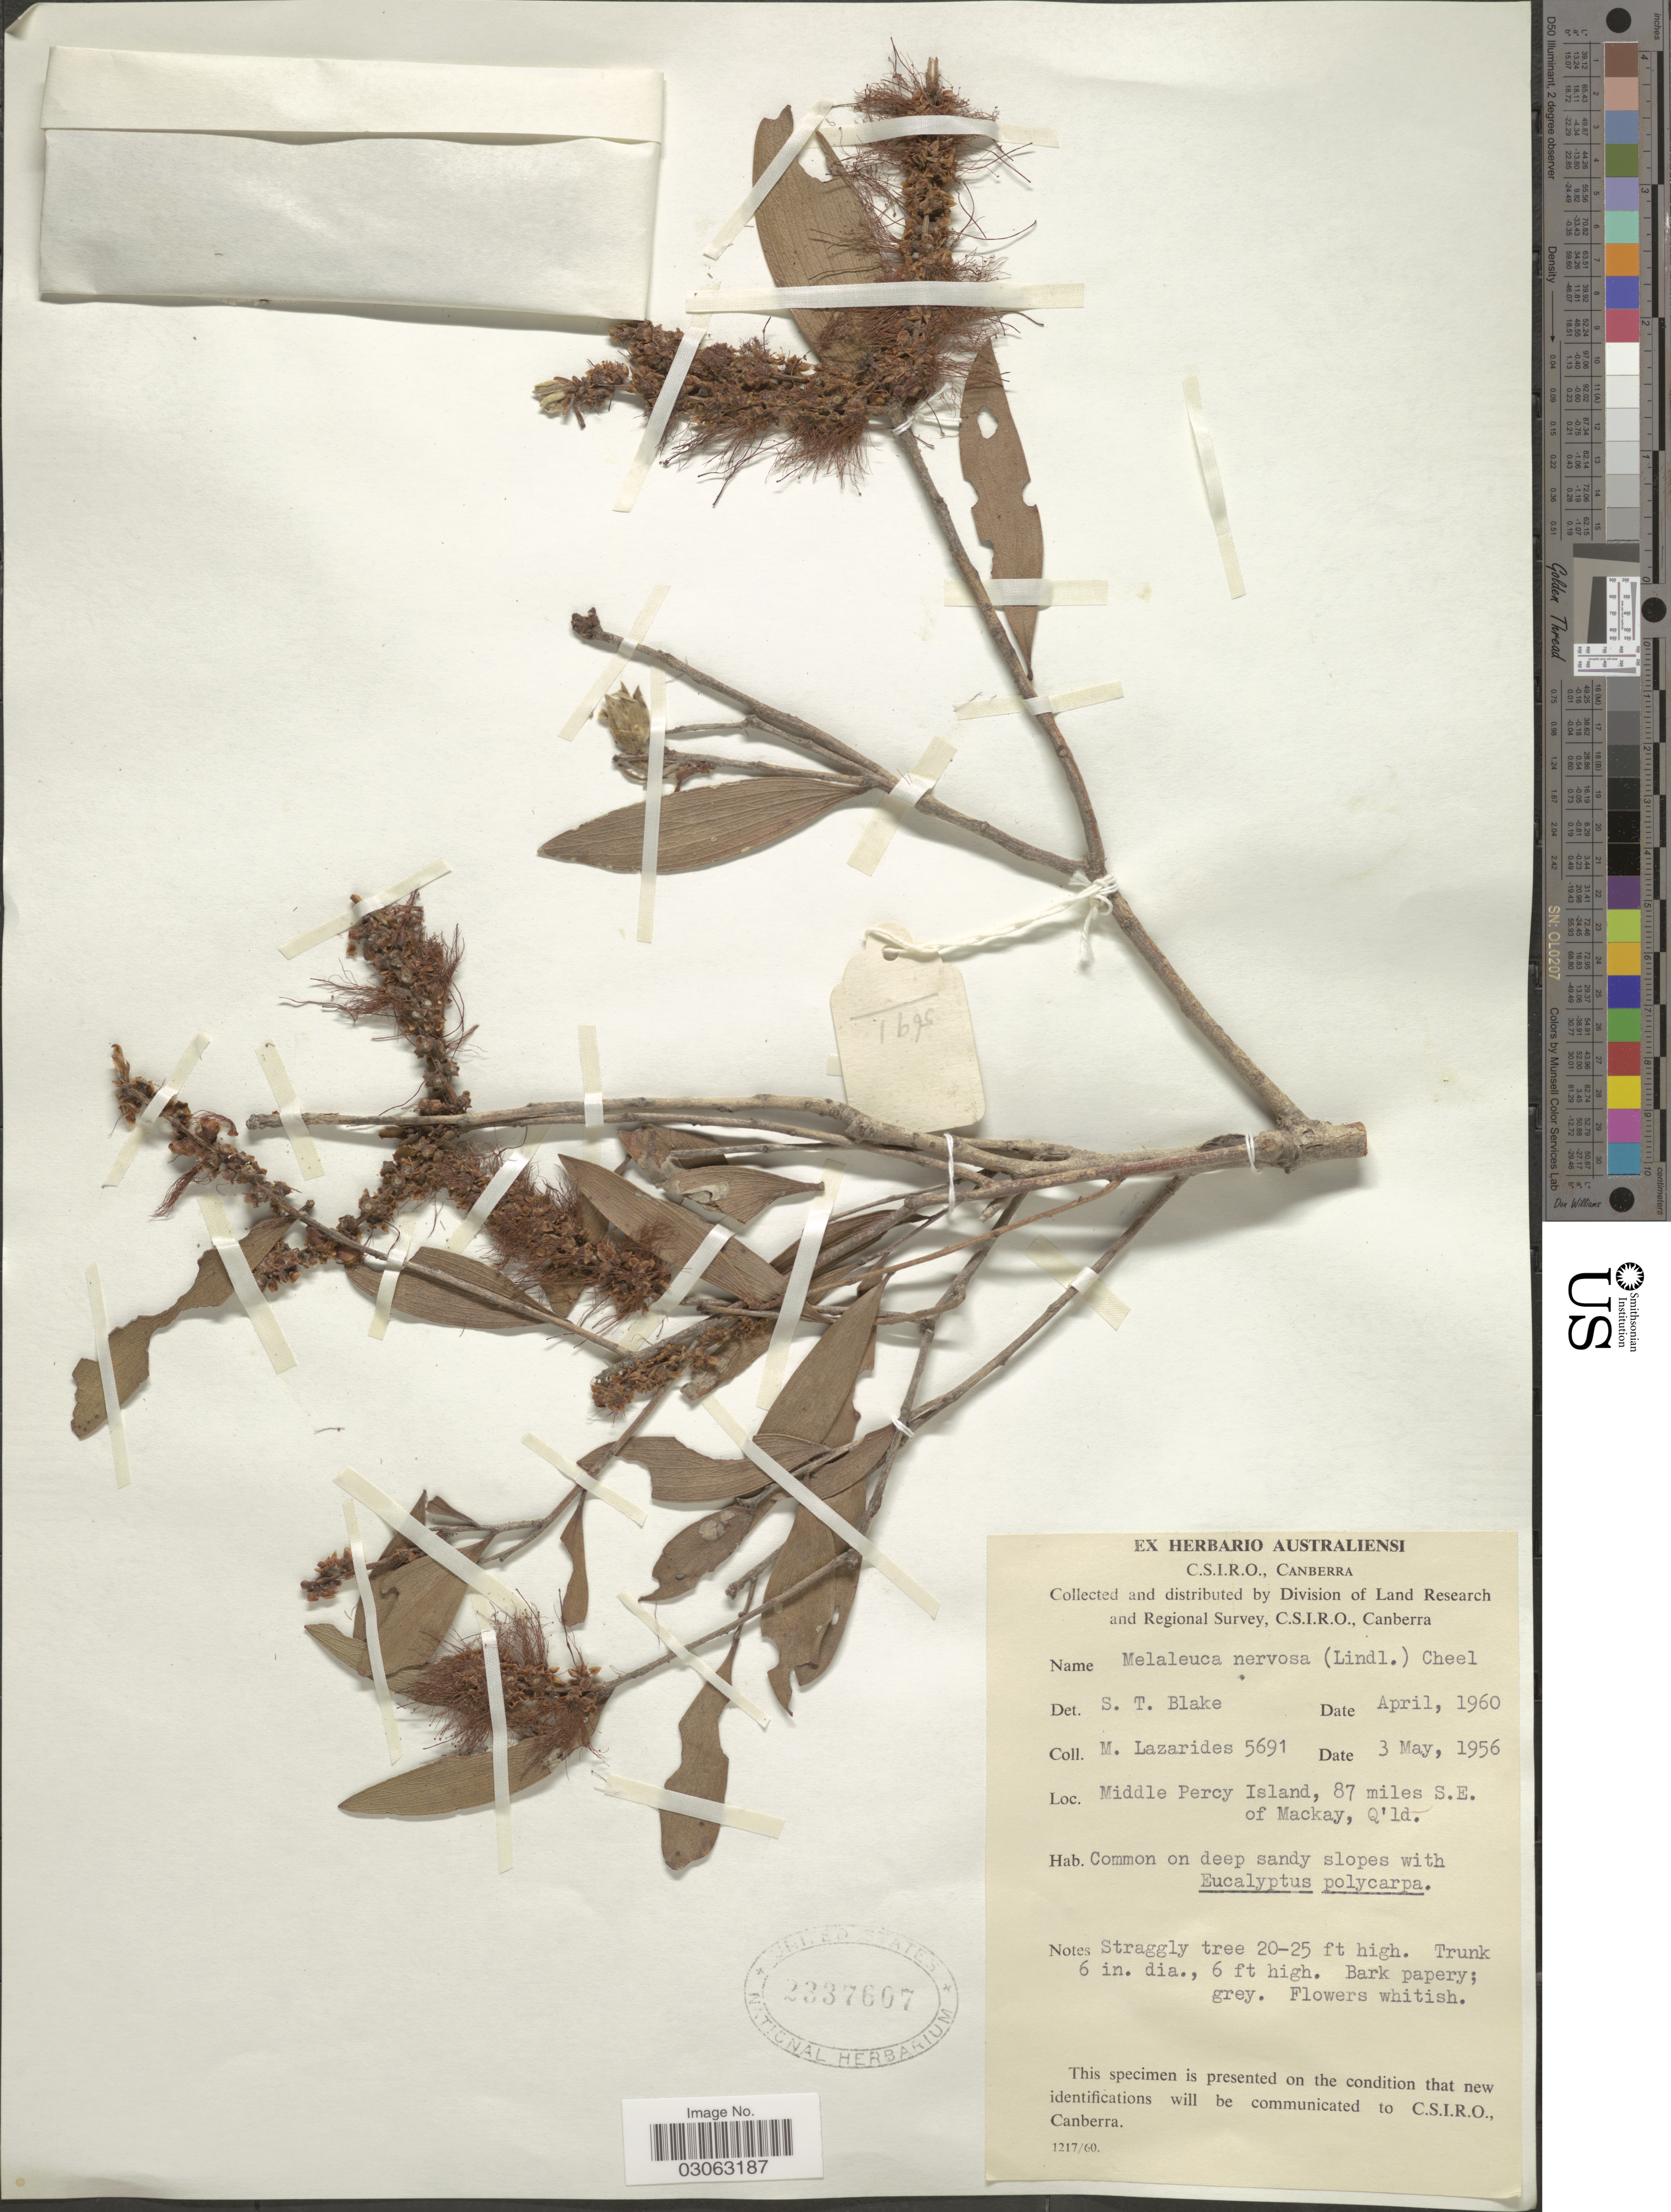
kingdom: Plantae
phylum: Tracheophyta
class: Magnoliopsida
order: Myrtales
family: Myrtaceae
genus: Melaleuca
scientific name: Melaleuca nervosa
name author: (Lindl.) Cheel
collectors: M. Lazarides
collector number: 5691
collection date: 1956-05-03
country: Australia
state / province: Queensland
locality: Middle Percy Island, 87 miles S. E. of Mackay, Q'ld.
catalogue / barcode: US 2337607